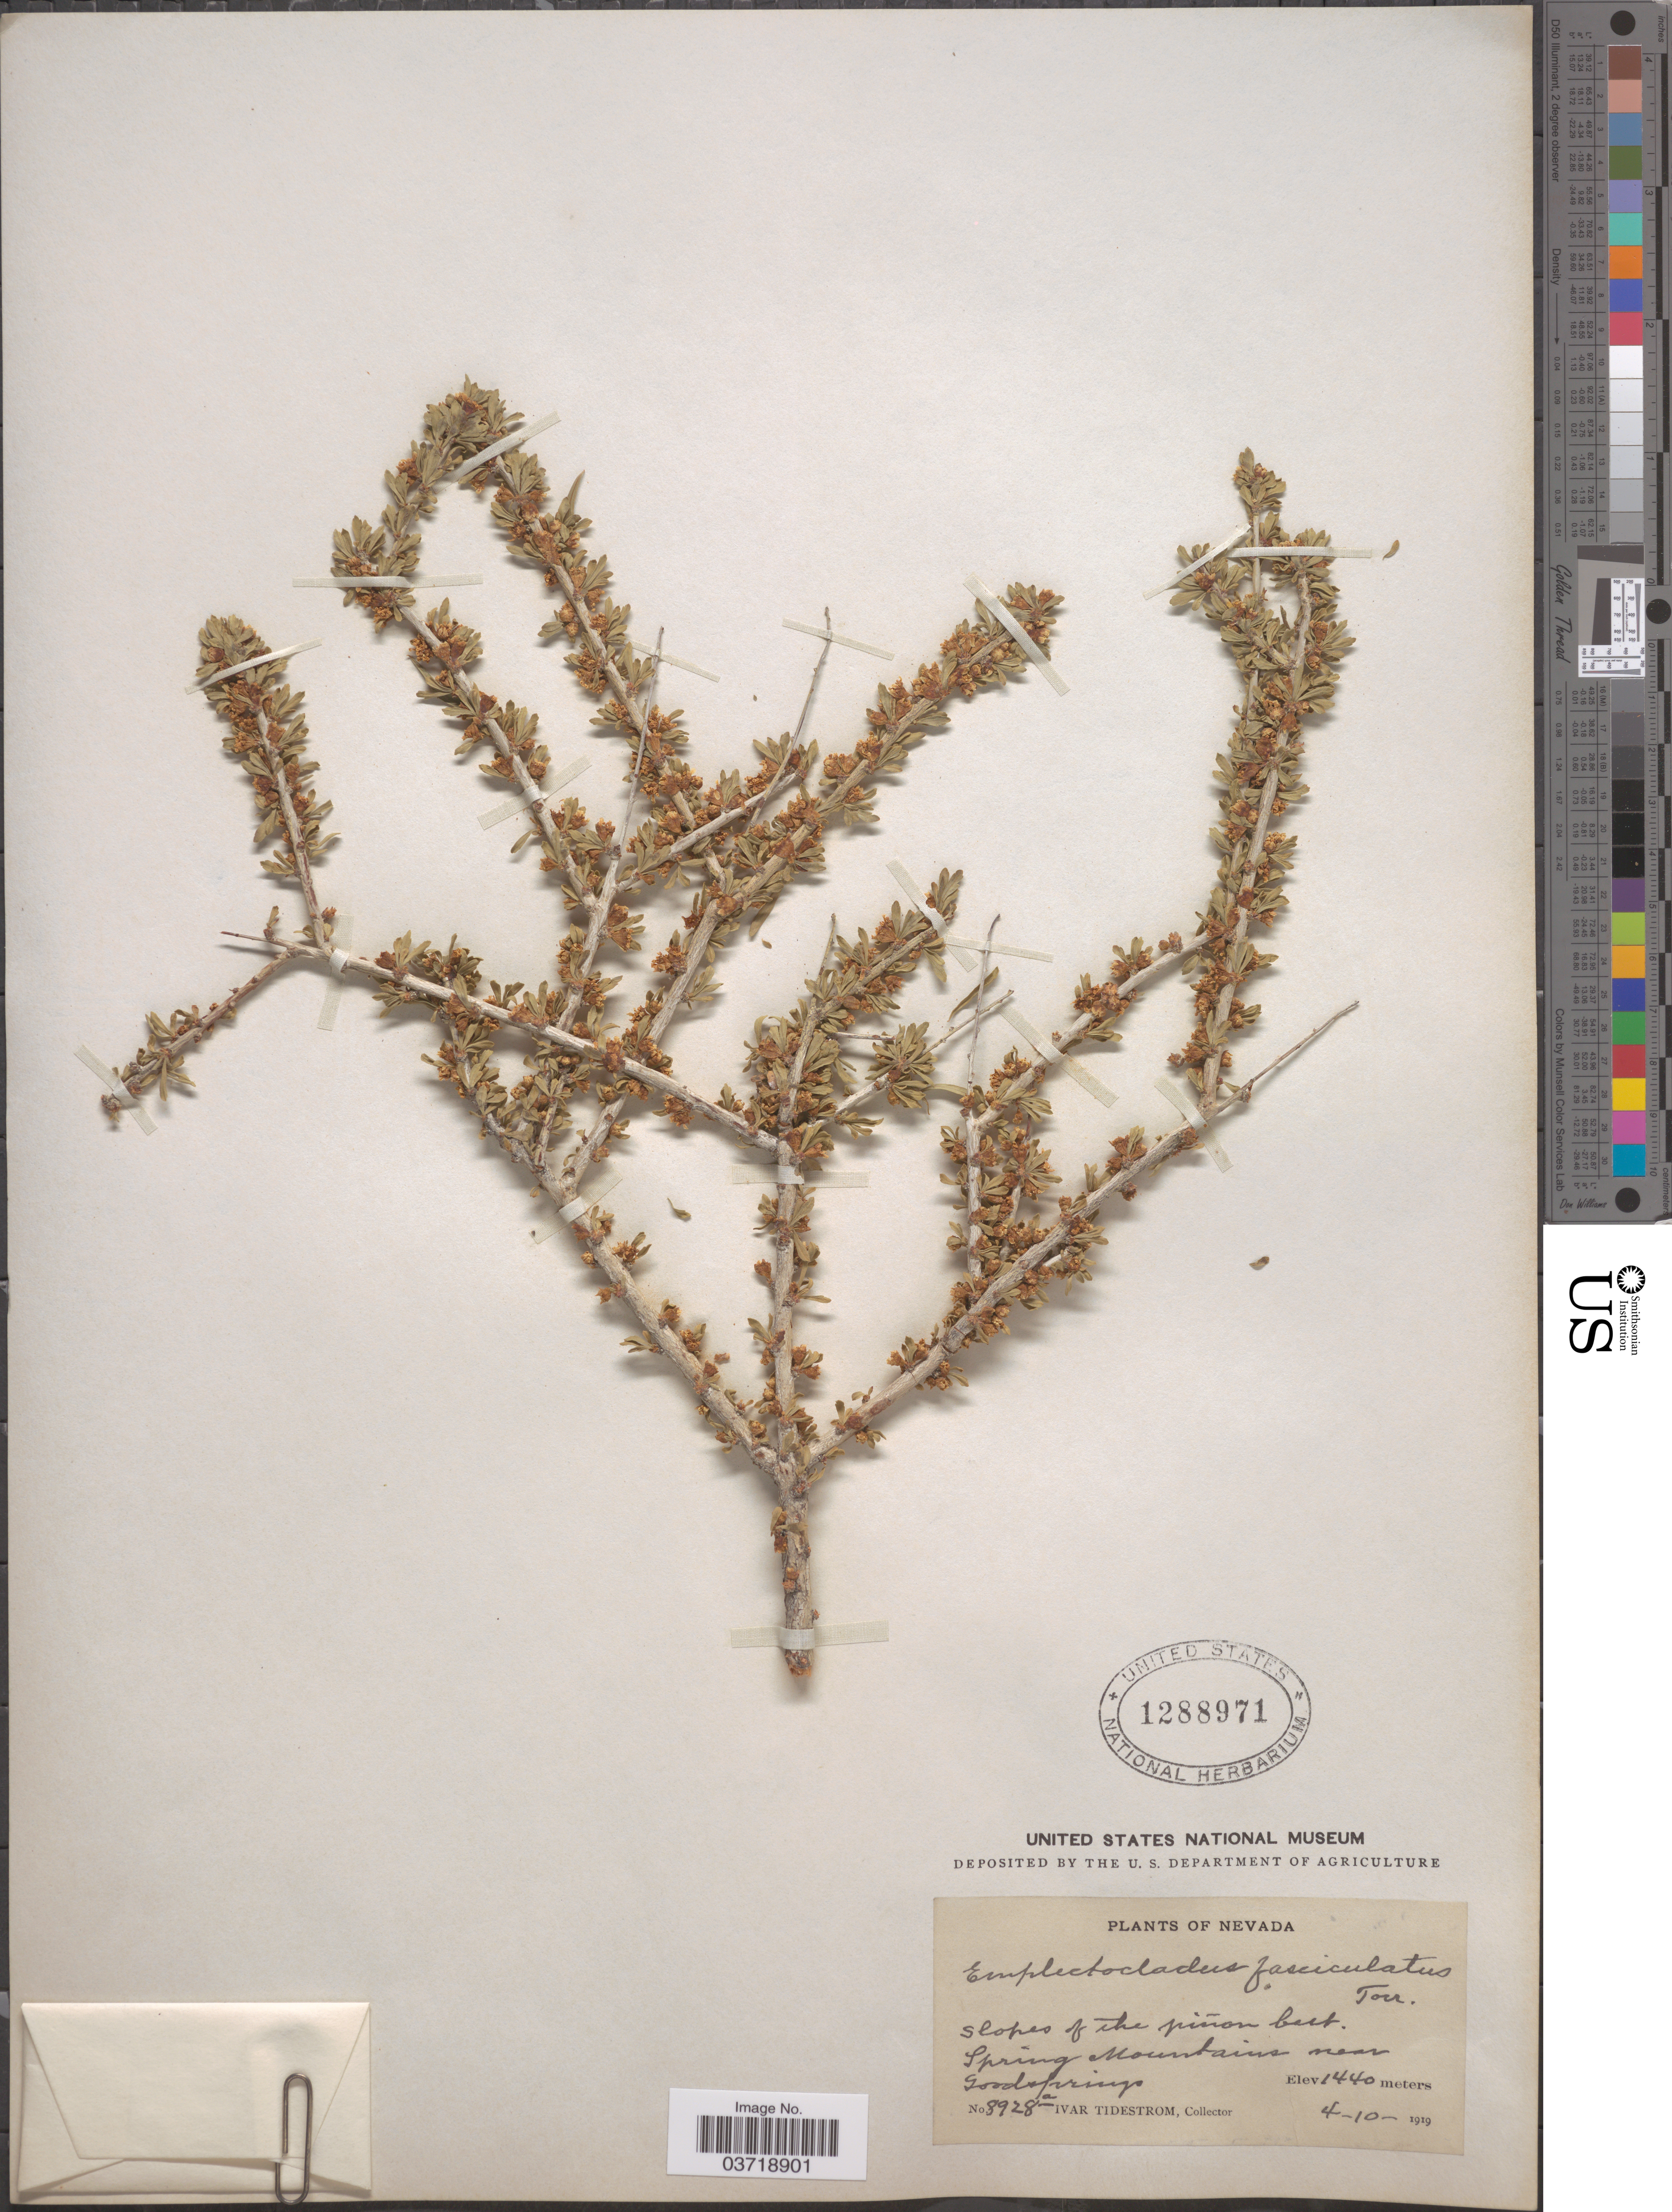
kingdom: Plantae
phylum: Tracheophyta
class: Magnoliopsida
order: Rosales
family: Rosaceae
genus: Prunus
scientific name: Prunus fasciculata var. fasciculata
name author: (Torr.) A. Gray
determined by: Strong, Mark T., (BOT), Smithsonian Institution - National Museum of Natural History (UNITED STATES)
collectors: I. F. Tidestrom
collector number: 8928a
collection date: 1919-04-10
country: United States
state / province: Nevada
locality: Slopes of the piñon belt. Spring Mountains near Good Springs.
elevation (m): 1440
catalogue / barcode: US 1288971